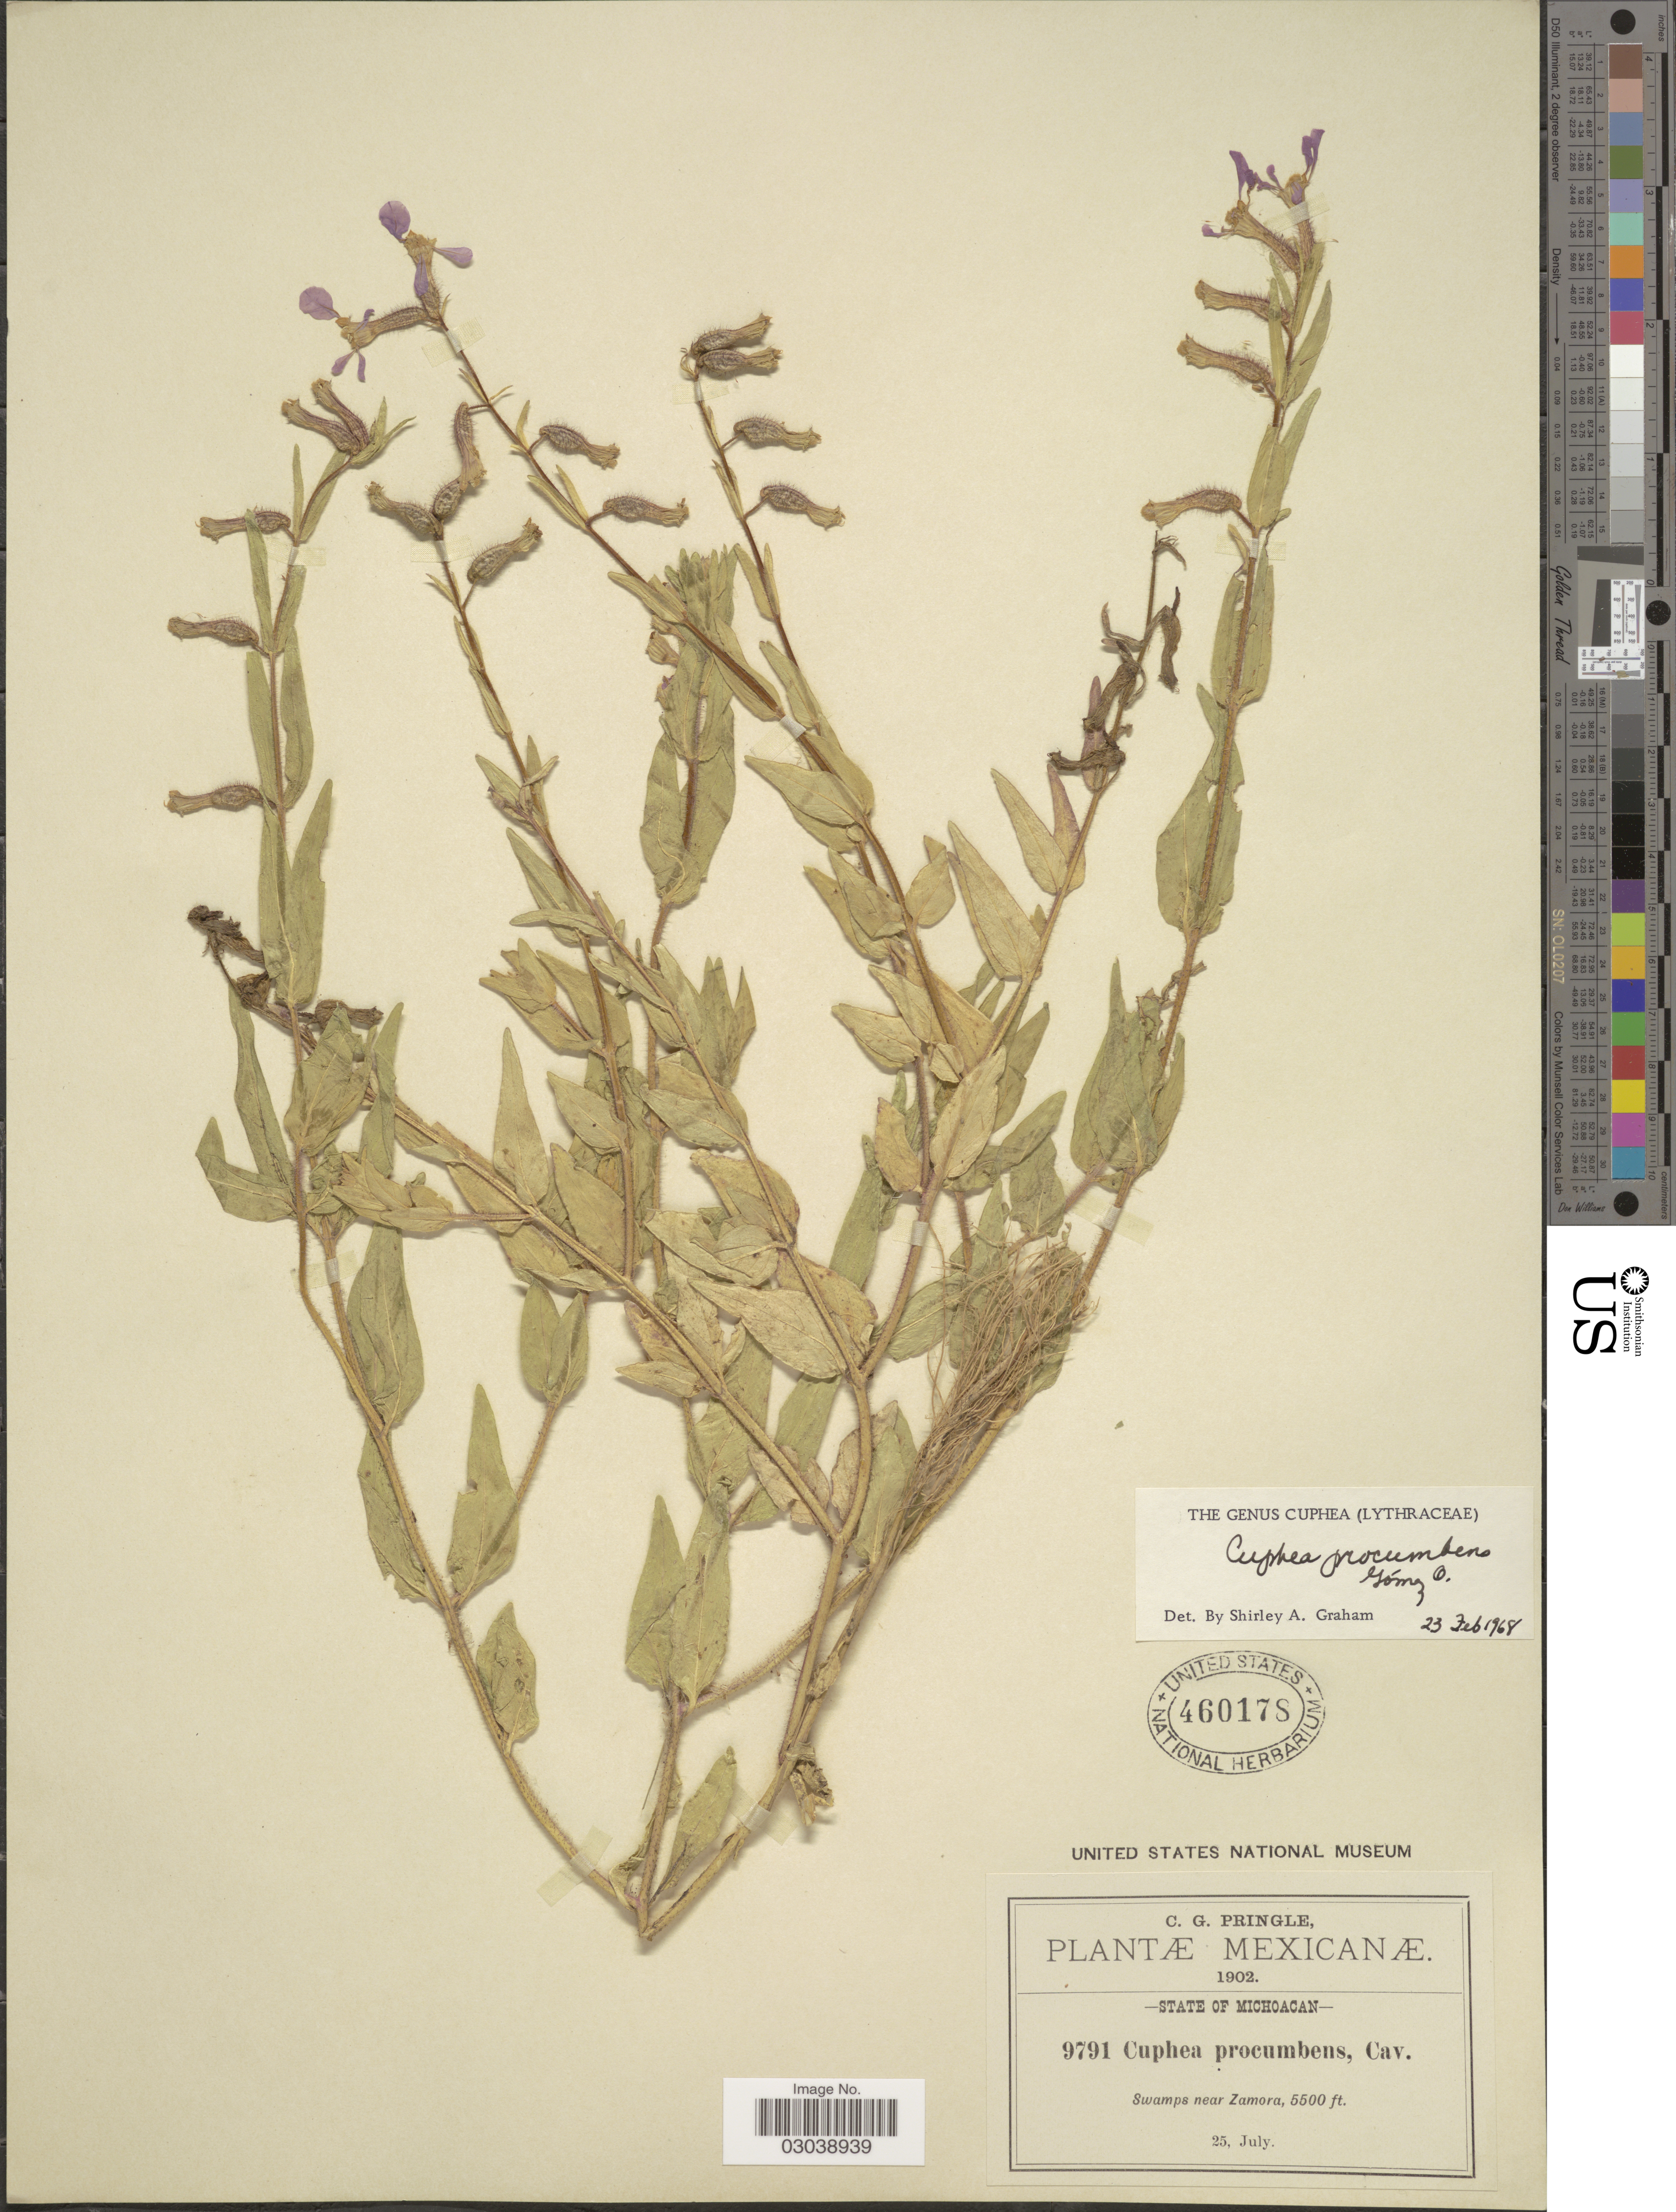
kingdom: Plantae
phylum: Tracheophyta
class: Magnoliopsida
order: Myrtales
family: Lythraceae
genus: Cuphea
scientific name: Cuphea procumbens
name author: L.D. Gómez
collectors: C. G. Pringle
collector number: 9791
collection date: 1902-07-25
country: Mexico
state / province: Michoacán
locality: Swamps near Zamora.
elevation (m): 1676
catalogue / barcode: US 460178